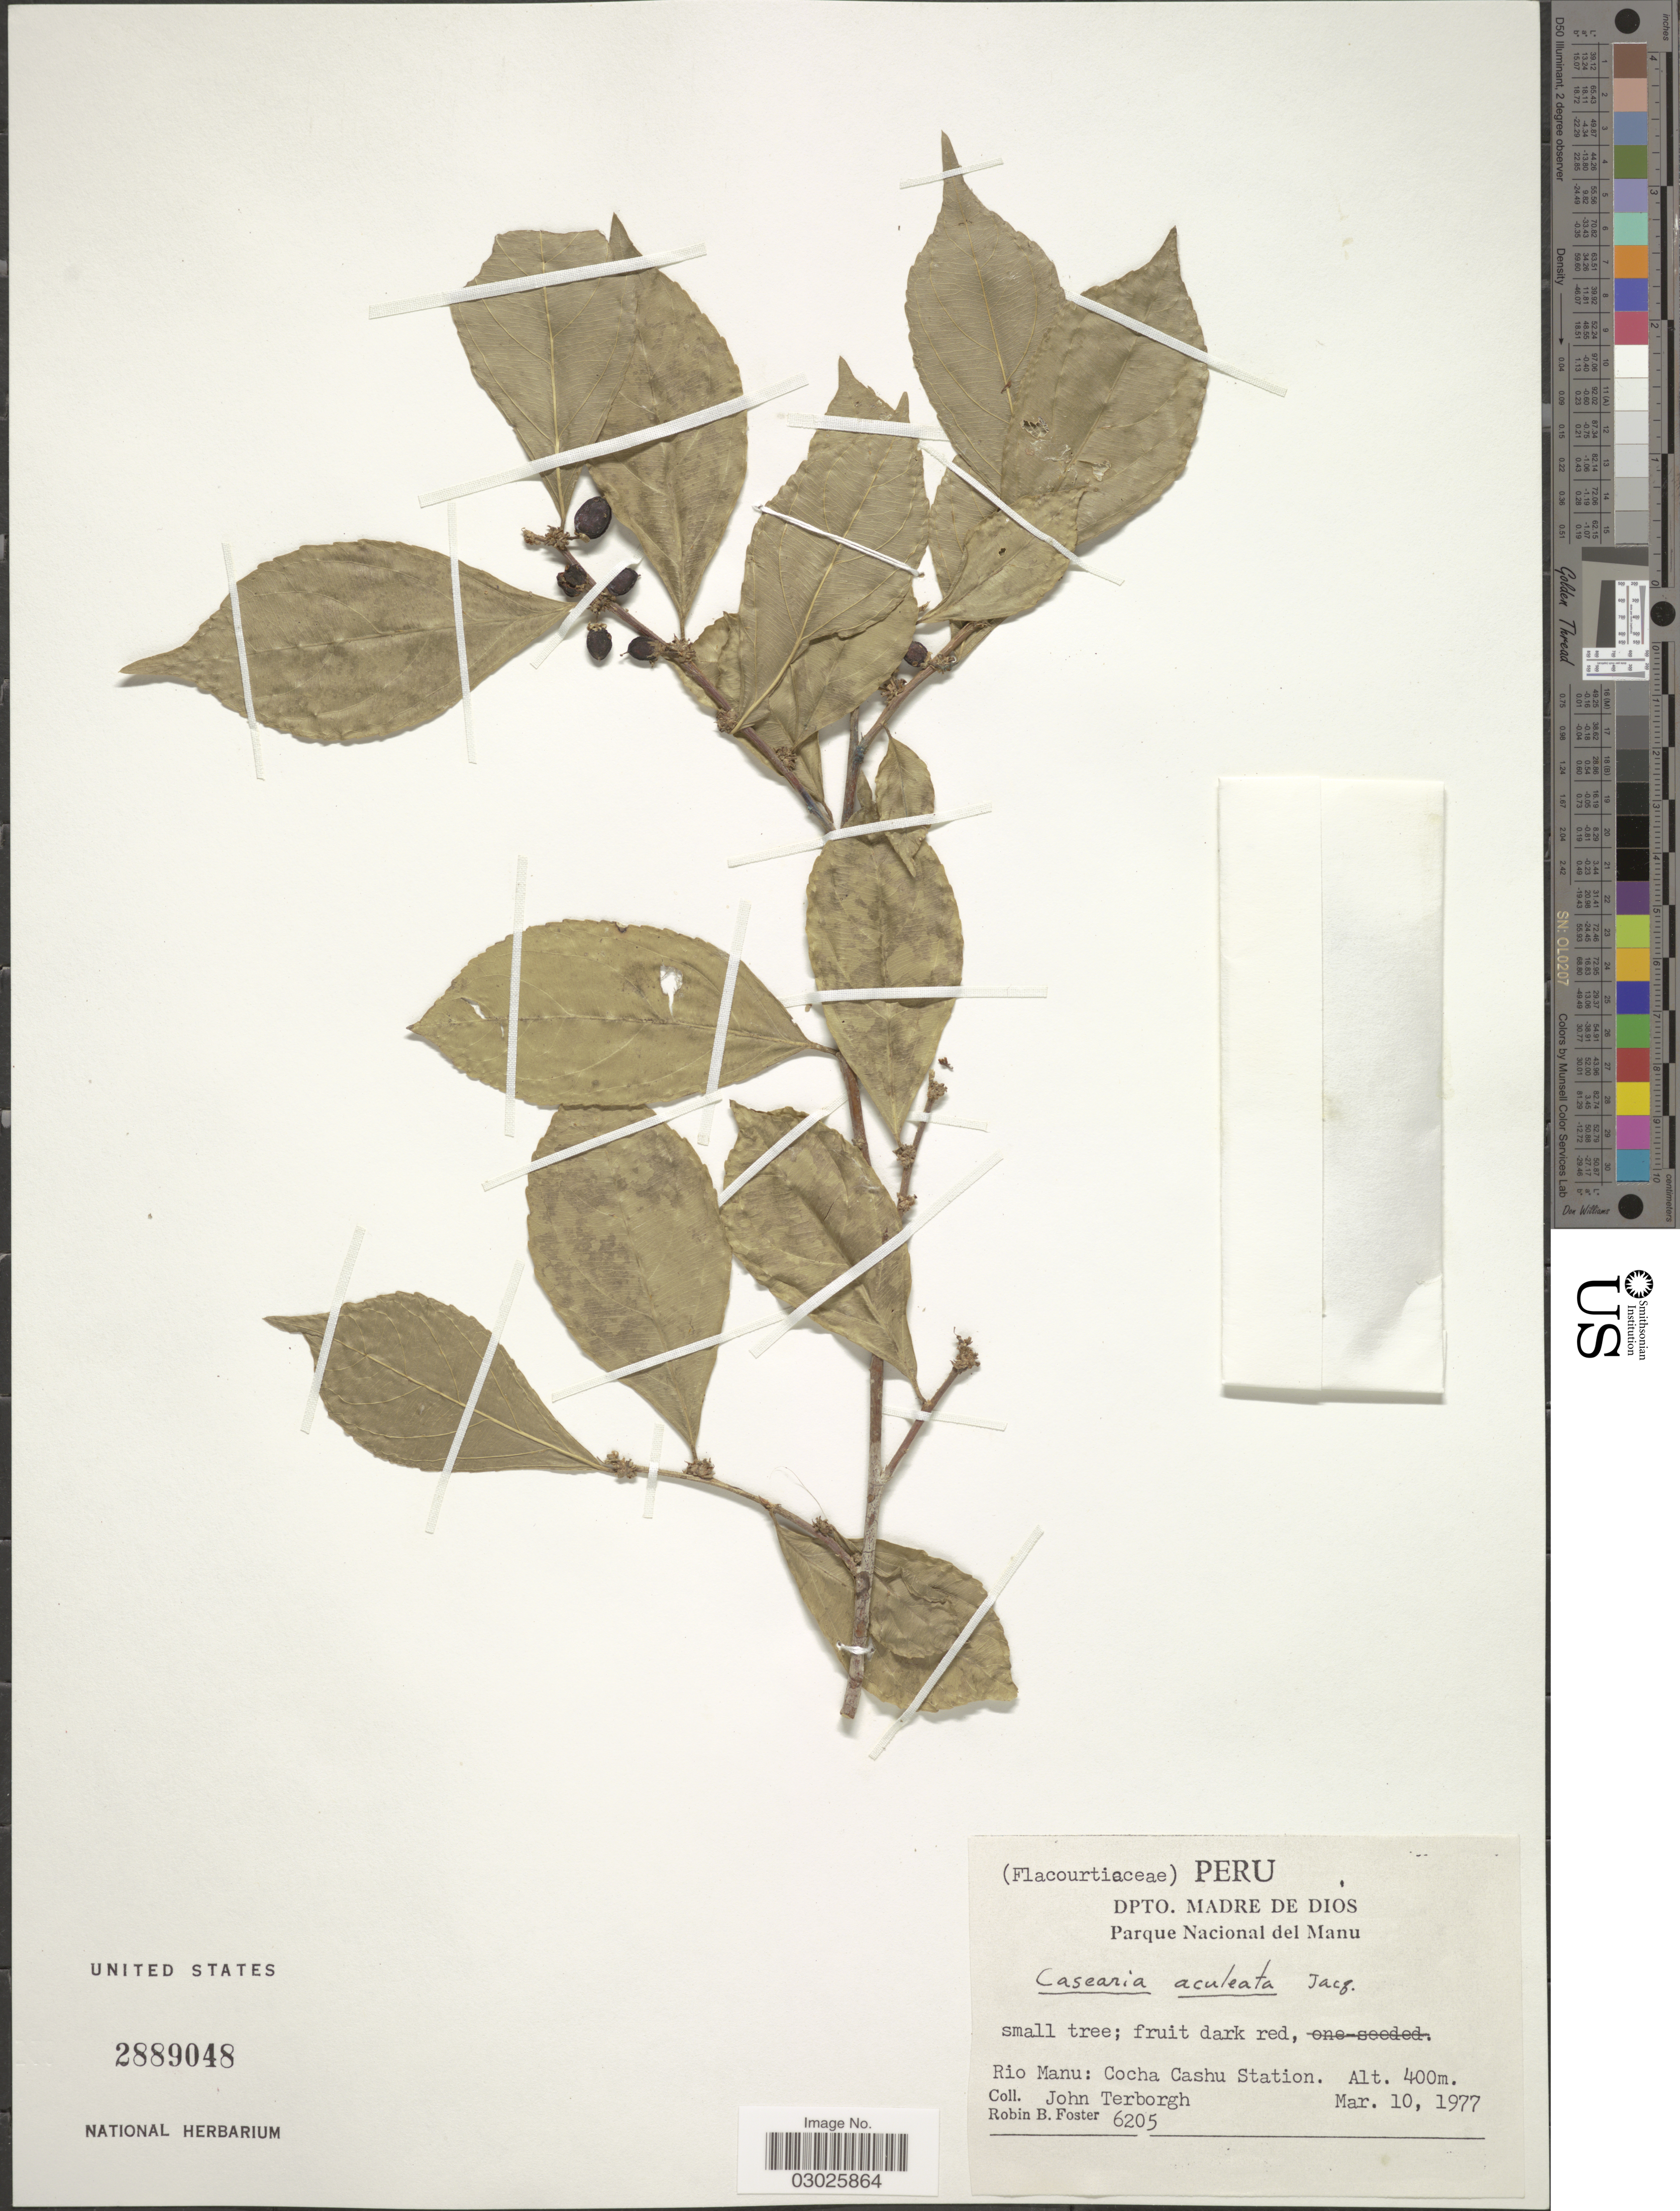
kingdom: Plantae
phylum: Tracheophyta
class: Magnoliopsida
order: Malpighiales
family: Salicaceae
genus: Casearia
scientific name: Casearia aculeata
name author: Jacq.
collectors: J. Terborgh & R. B. Foster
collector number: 6205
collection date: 1977-03-10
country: Peru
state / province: Madre de Dios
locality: Dpto. Madre de Dios, Parque Nacional del Manu. Rio Manu: Cocha Cashu Station.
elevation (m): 400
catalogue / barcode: US 2889048